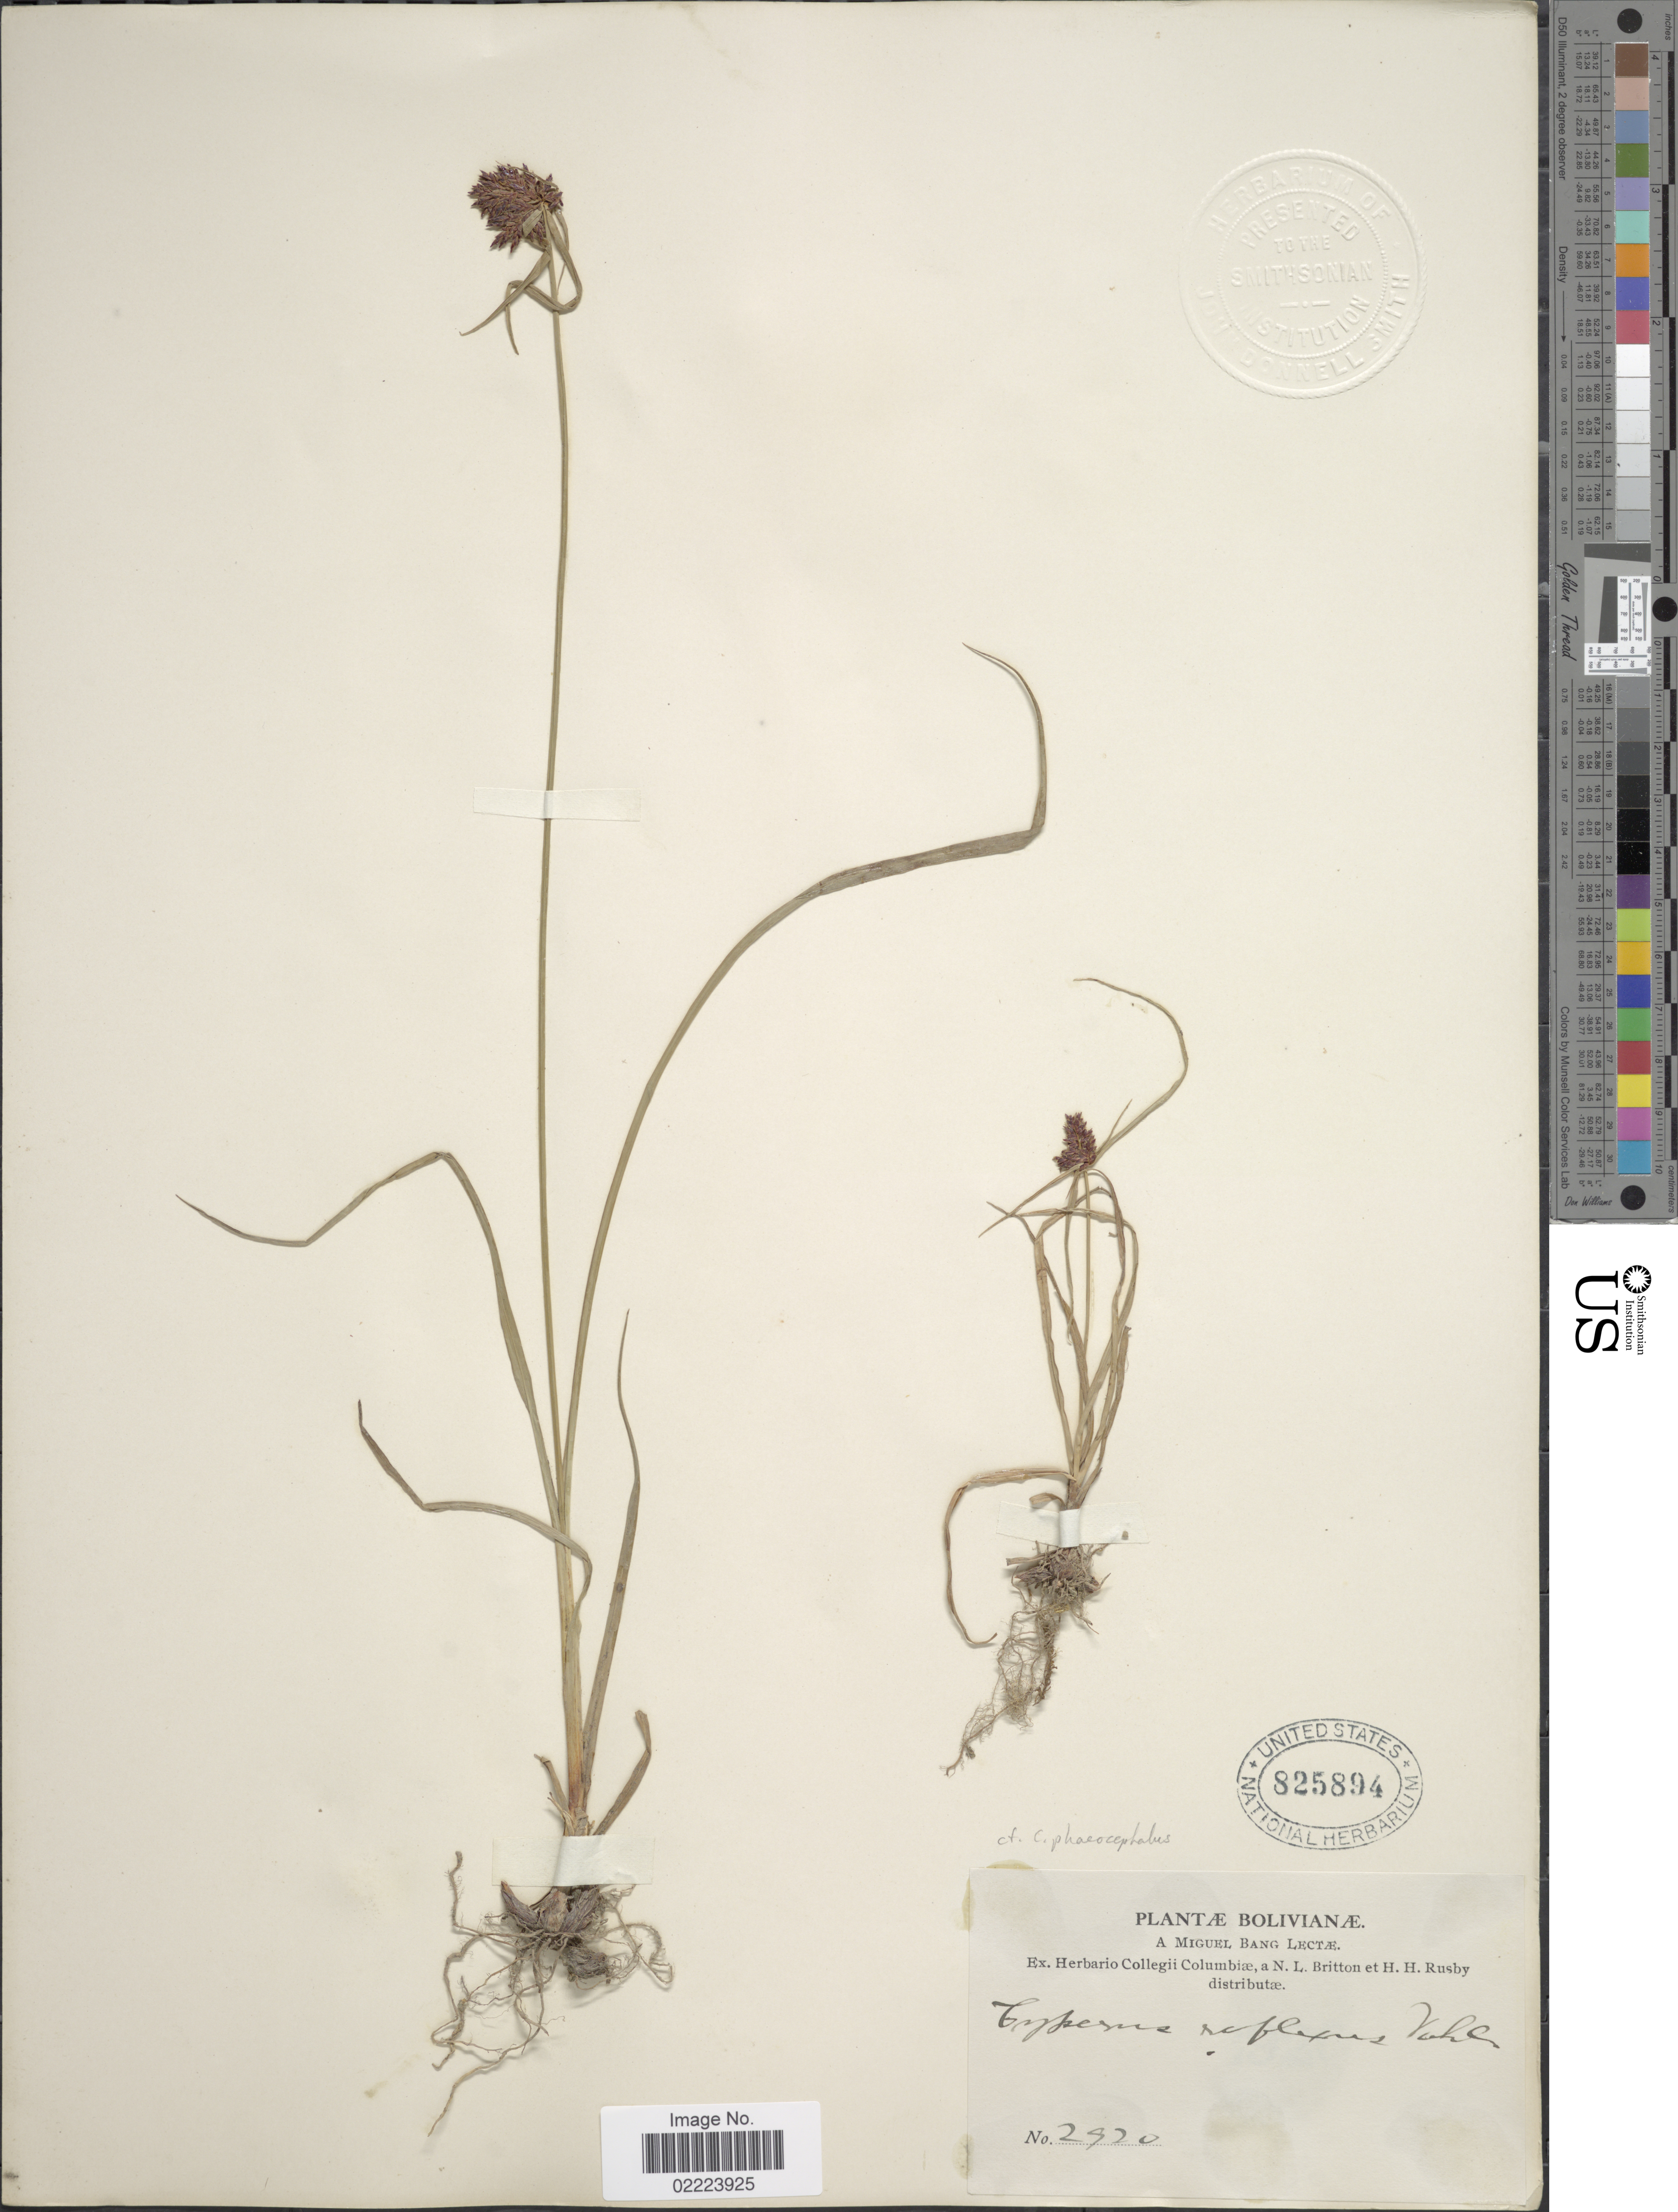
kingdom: Plantae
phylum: Tracheophyta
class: Liliopsida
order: Poales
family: Cyperaceae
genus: Cyperus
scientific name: Cyperus reflexus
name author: Vahl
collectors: M. Bang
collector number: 2920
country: Bolivia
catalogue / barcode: US 825894